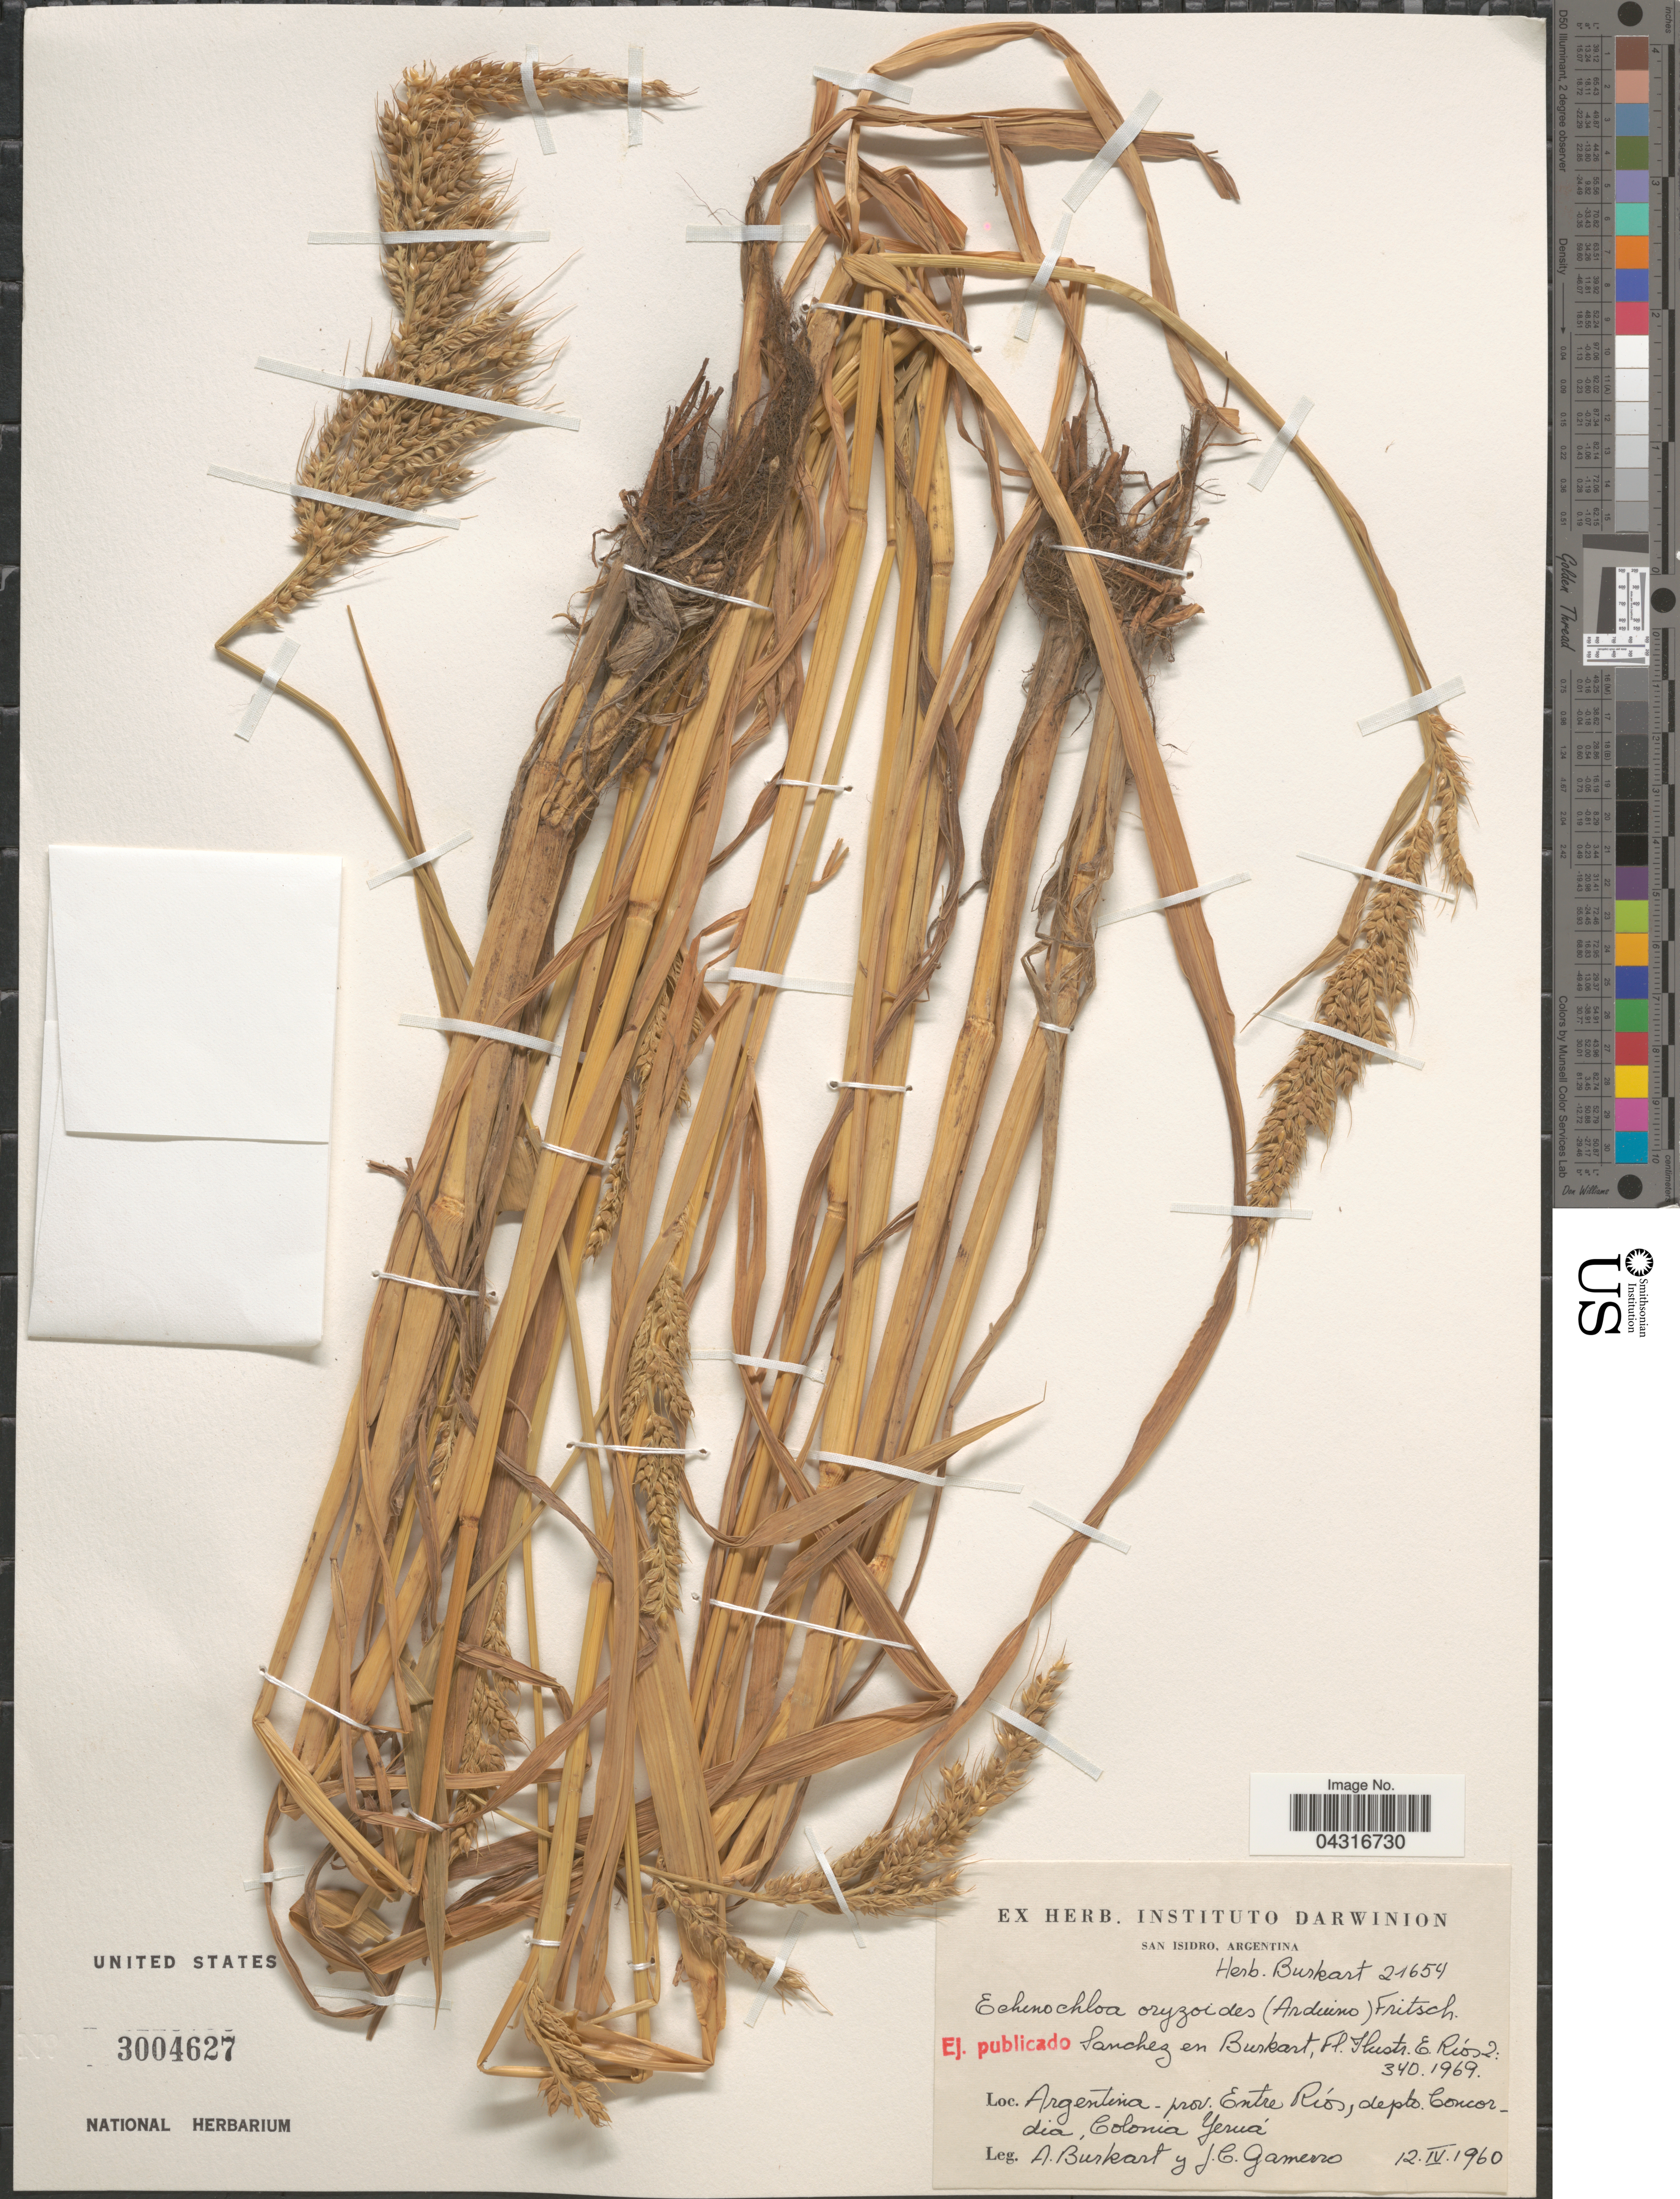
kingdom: Plantae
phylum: Tracheophyta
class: Liliopsida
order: Poales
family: Poaceae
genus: Echinochloa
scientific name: Echinochloa oryzoides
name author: (Ard.) Fritsch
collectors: A. E. Burkart & J. Gamerro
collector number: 21654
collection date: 1960-04-12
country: Argentina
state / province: Entre Rios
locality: Depto. Concordia, Colonia Yeruá.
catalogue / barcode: US 3004627